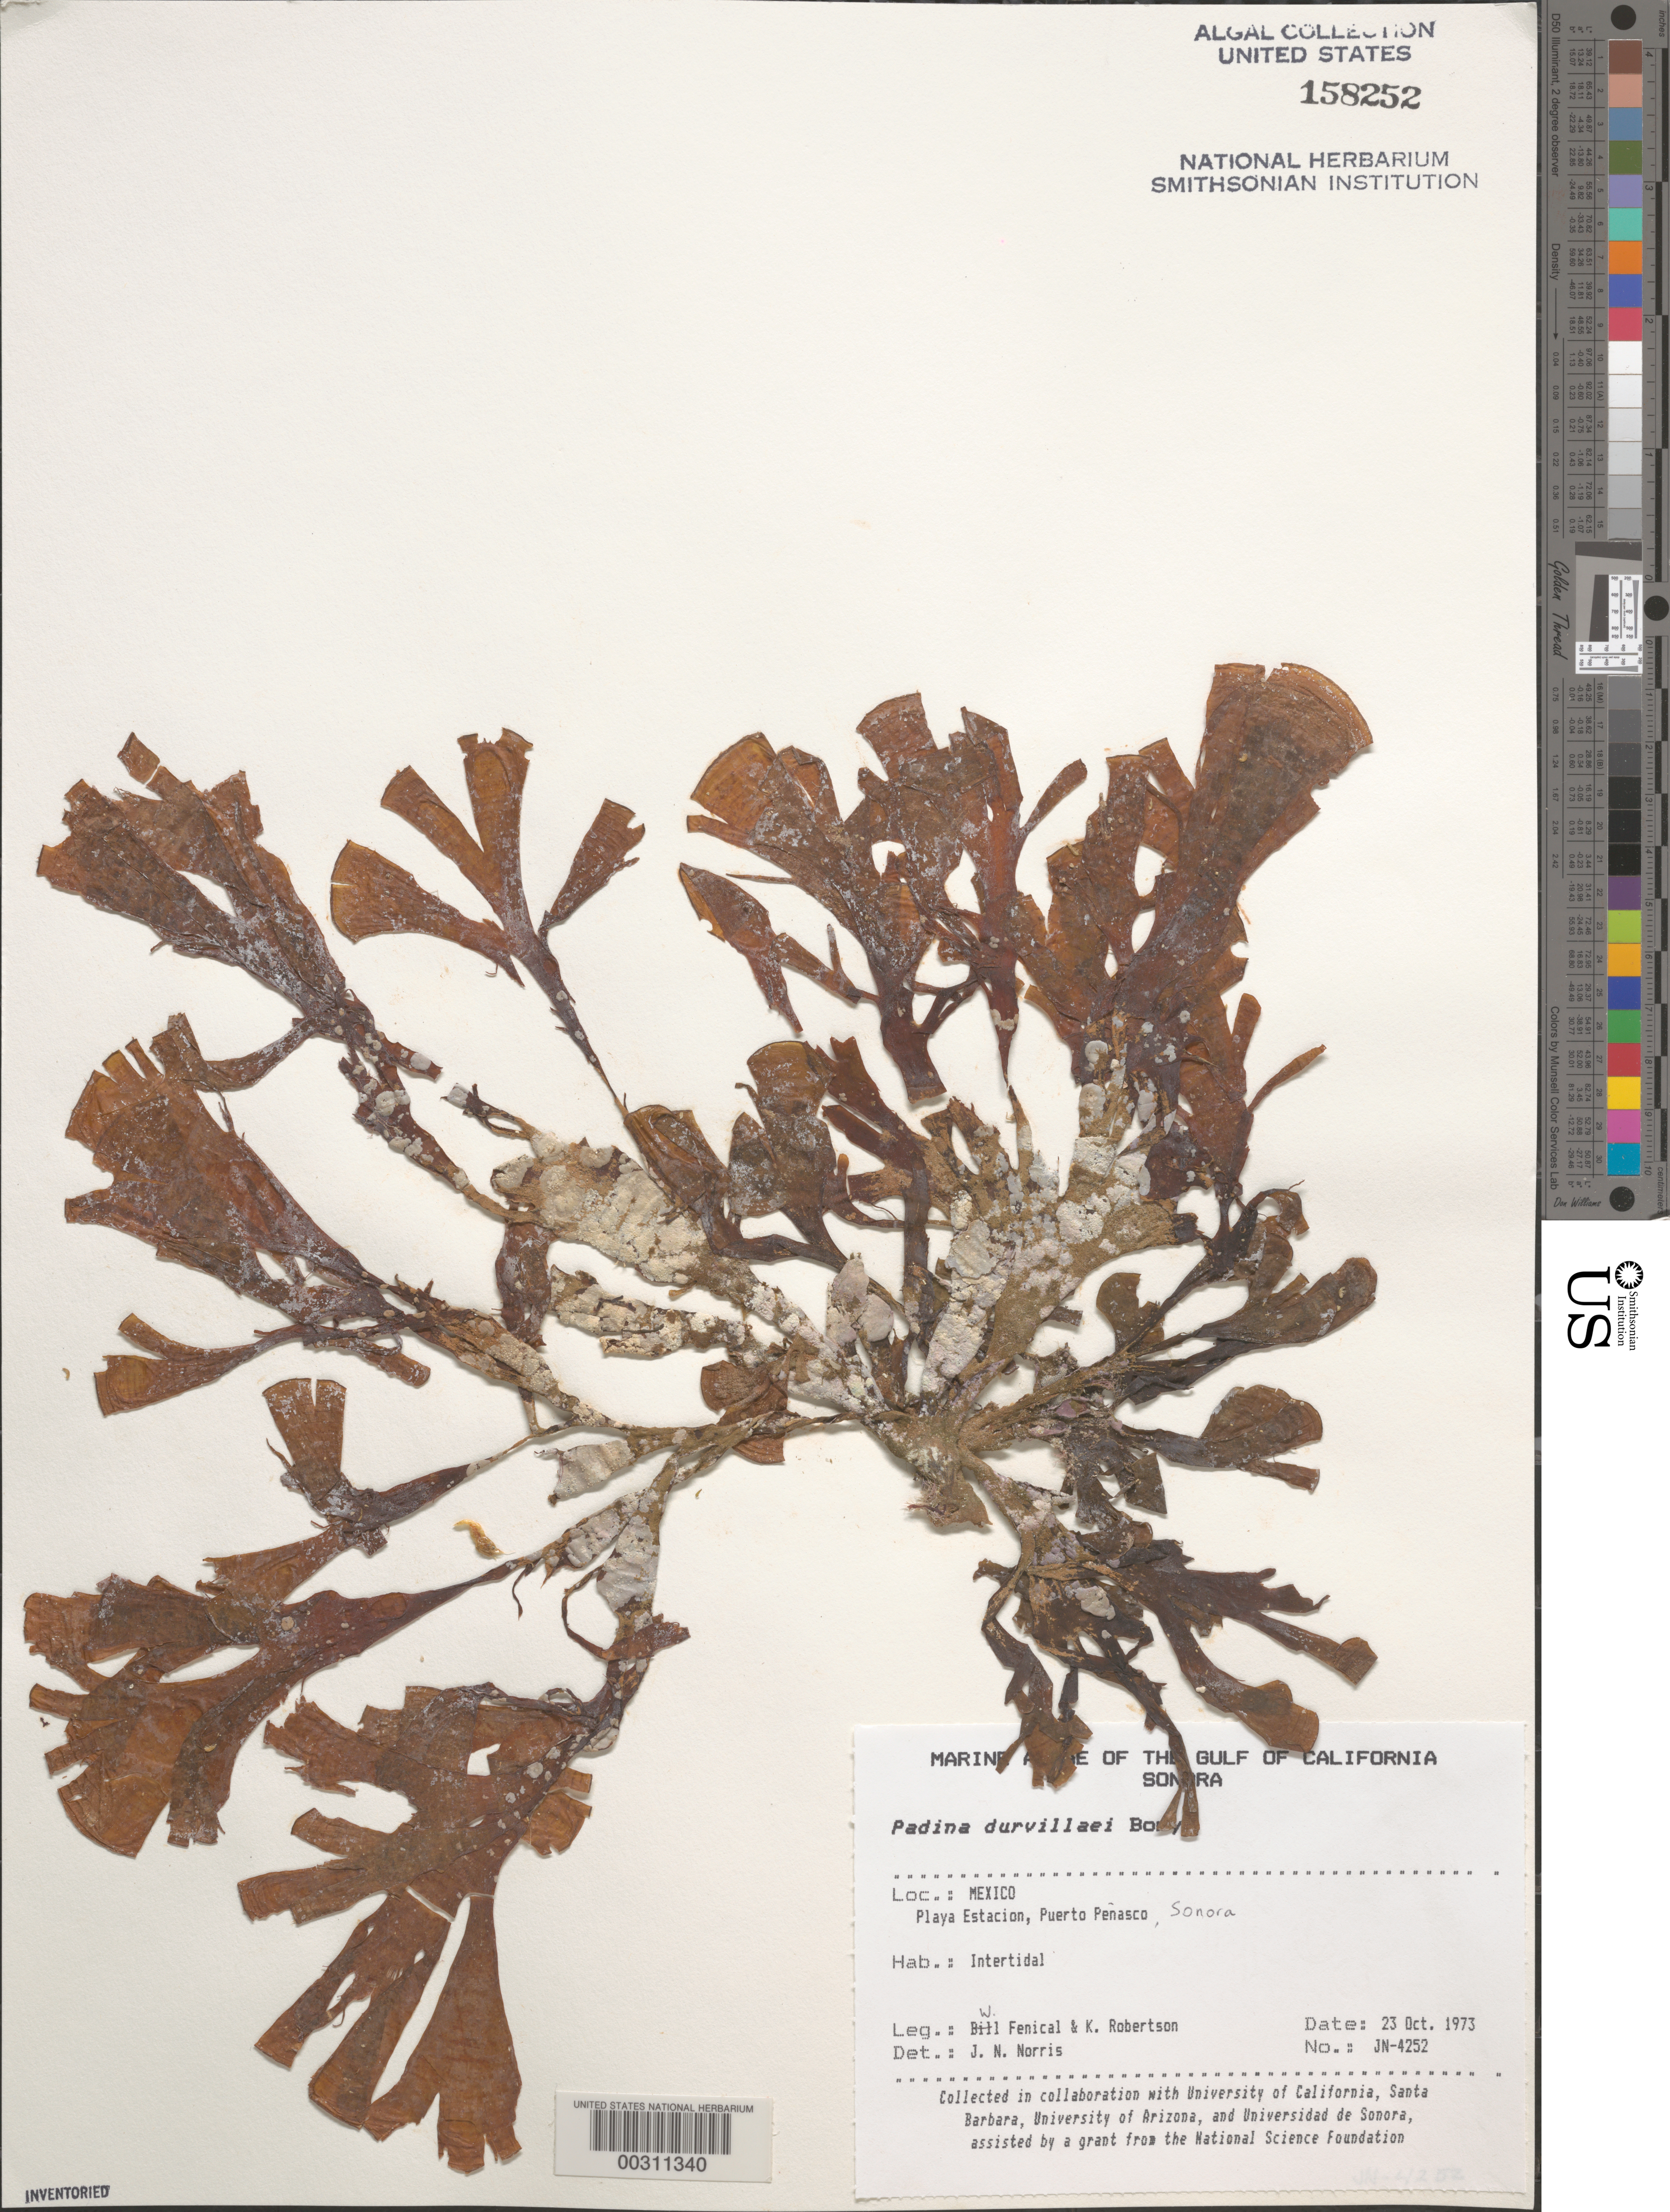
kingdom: Chromista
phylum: Ochrophyta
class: Phaeophyceae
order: Dictyotales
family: Dictyotaceae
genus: Padina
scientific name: Padina durvillaei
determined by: Norris, James N.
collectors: W. Fenical & K. Robertson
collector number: Jn-4252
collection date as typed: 23 Oct 1973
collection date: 1973-10-23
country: Mexico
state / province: Sonora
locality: Playa Estacion, Puerto Penasco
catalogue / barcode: US 158252